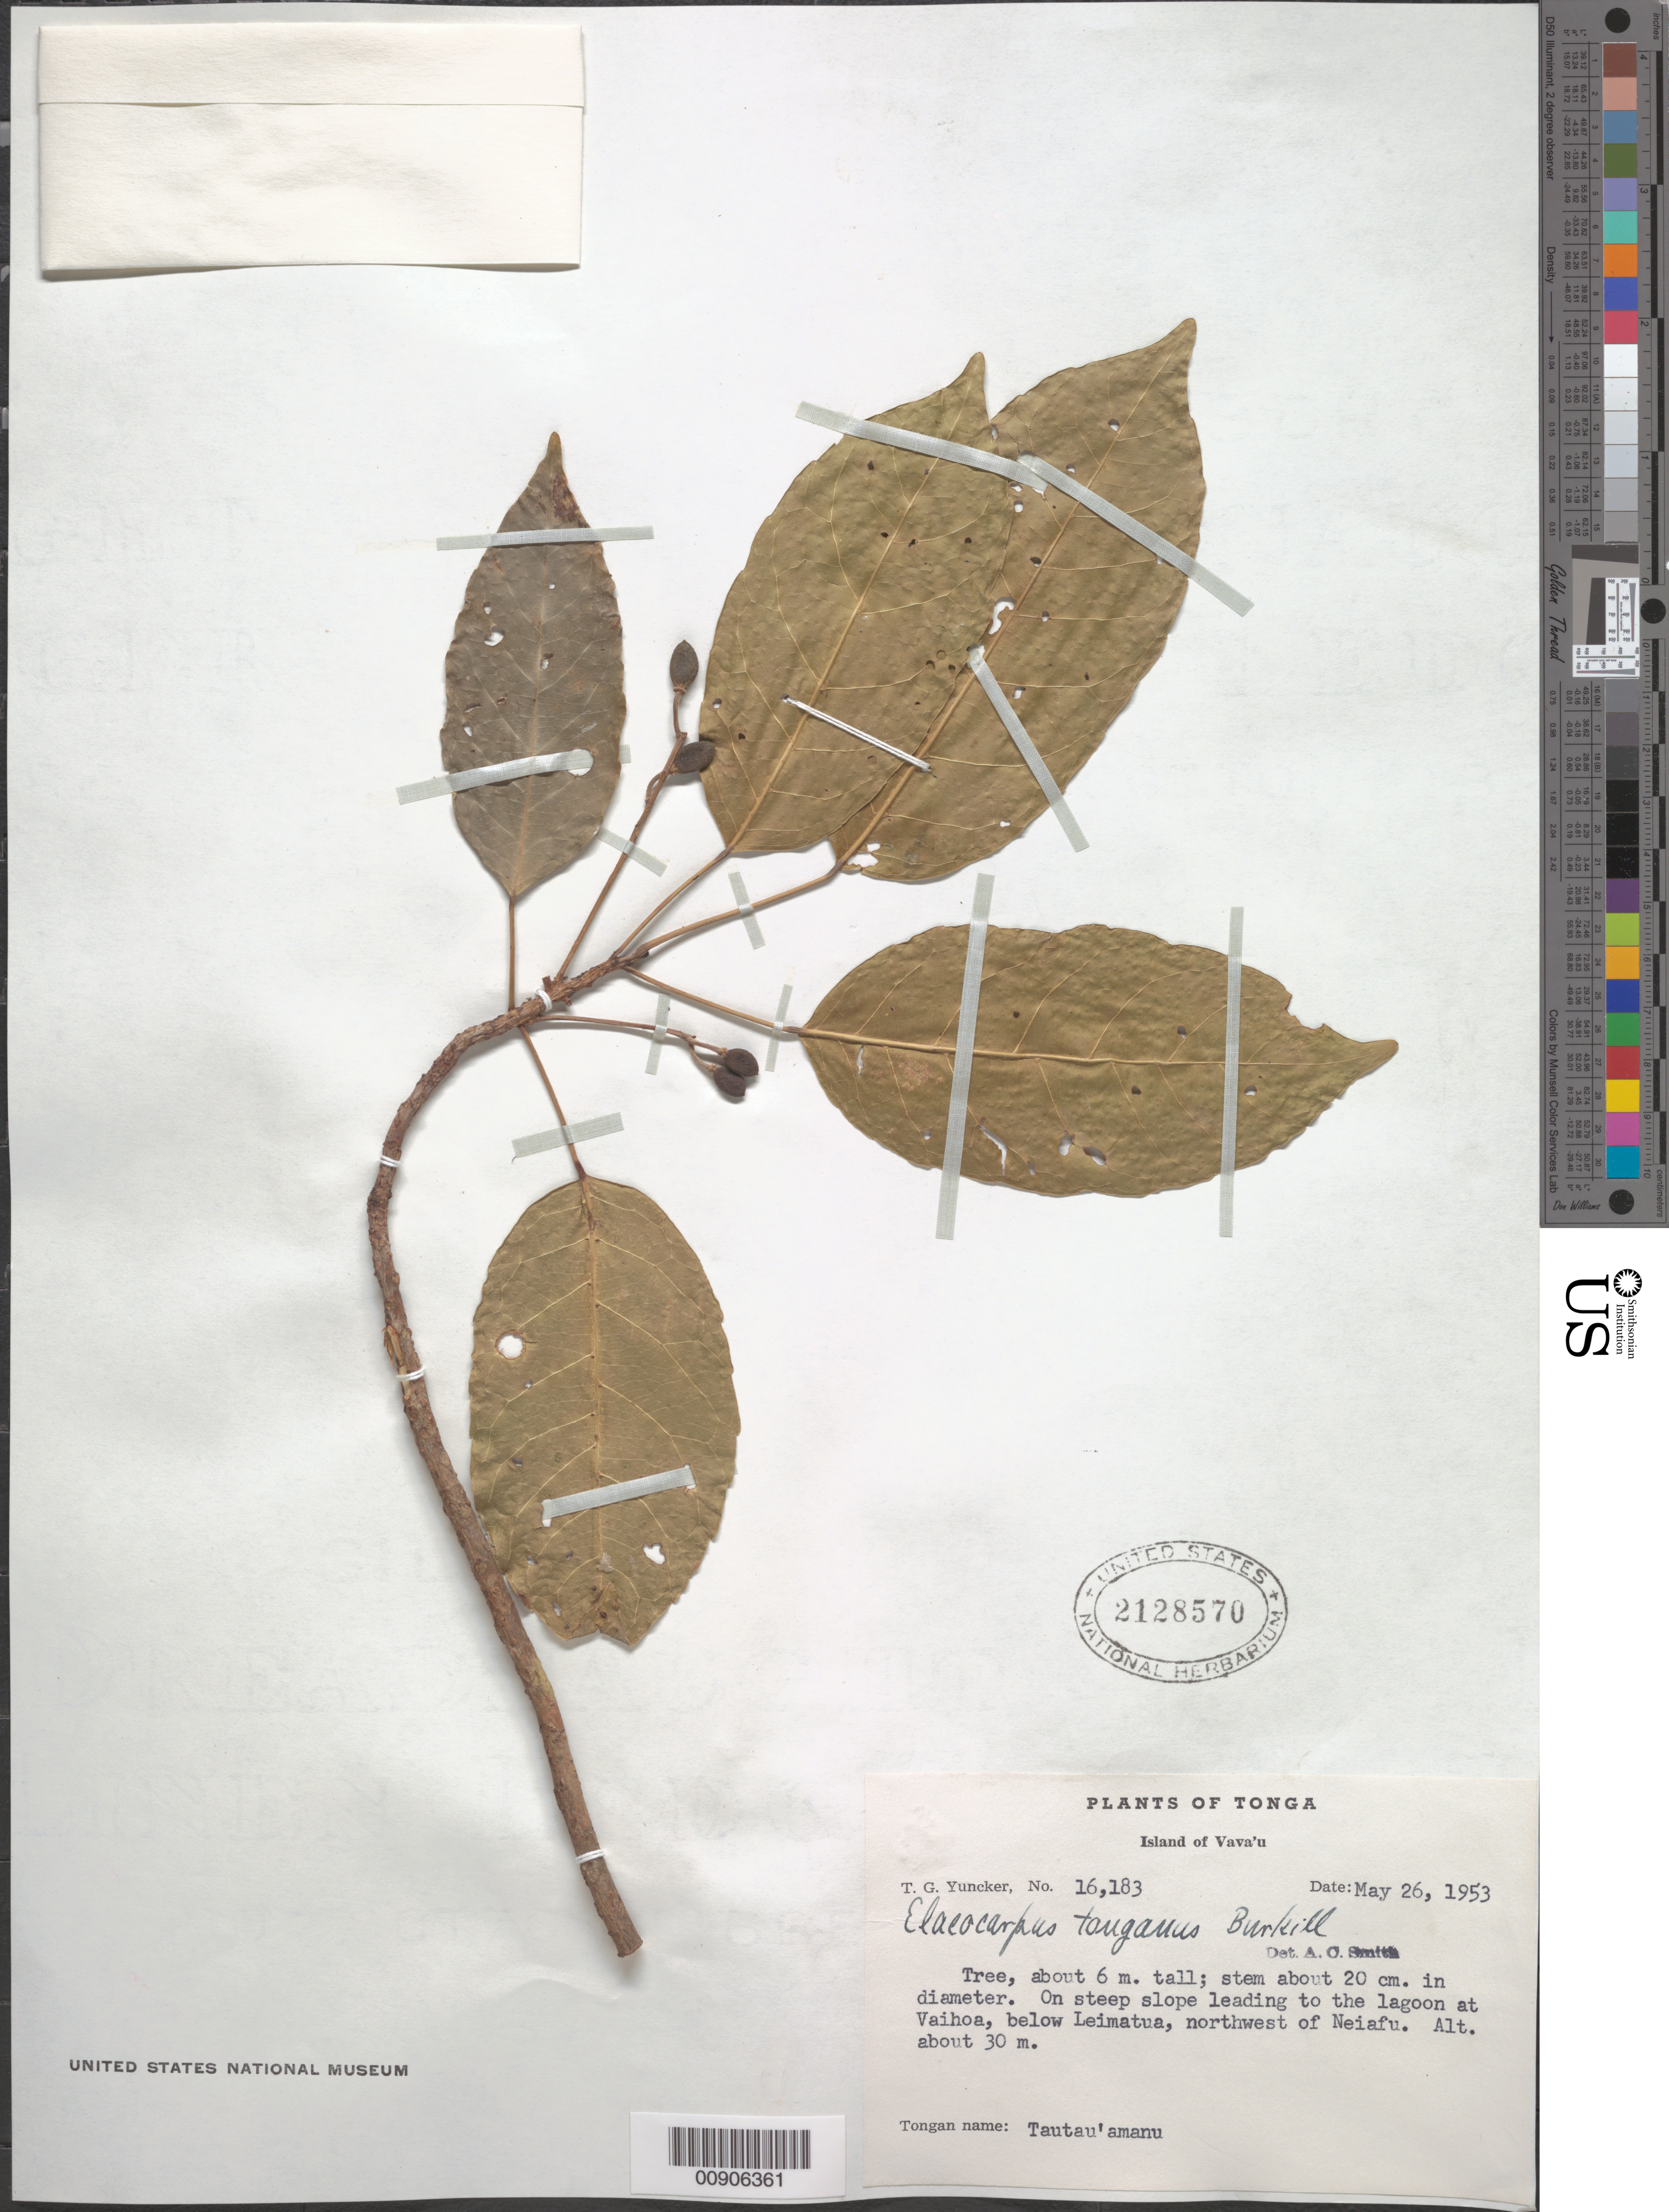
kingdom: Plantae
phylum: Tracheophyta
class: Magnoliopsida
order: Oxalidales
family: Elaeocarpaceae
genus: Elaeocarpus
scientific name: Elaeocarpus tonganus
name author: Burkill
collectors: T. G. Yuncker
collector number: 16183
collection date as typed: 26 May 1953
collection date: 1953-05-26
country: Tonga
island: Vava'u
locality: On steep slope leading to the lagoon at Vaihoa, below Leimatua, NW of Neiafu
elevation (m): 30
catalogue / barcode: US 2128570